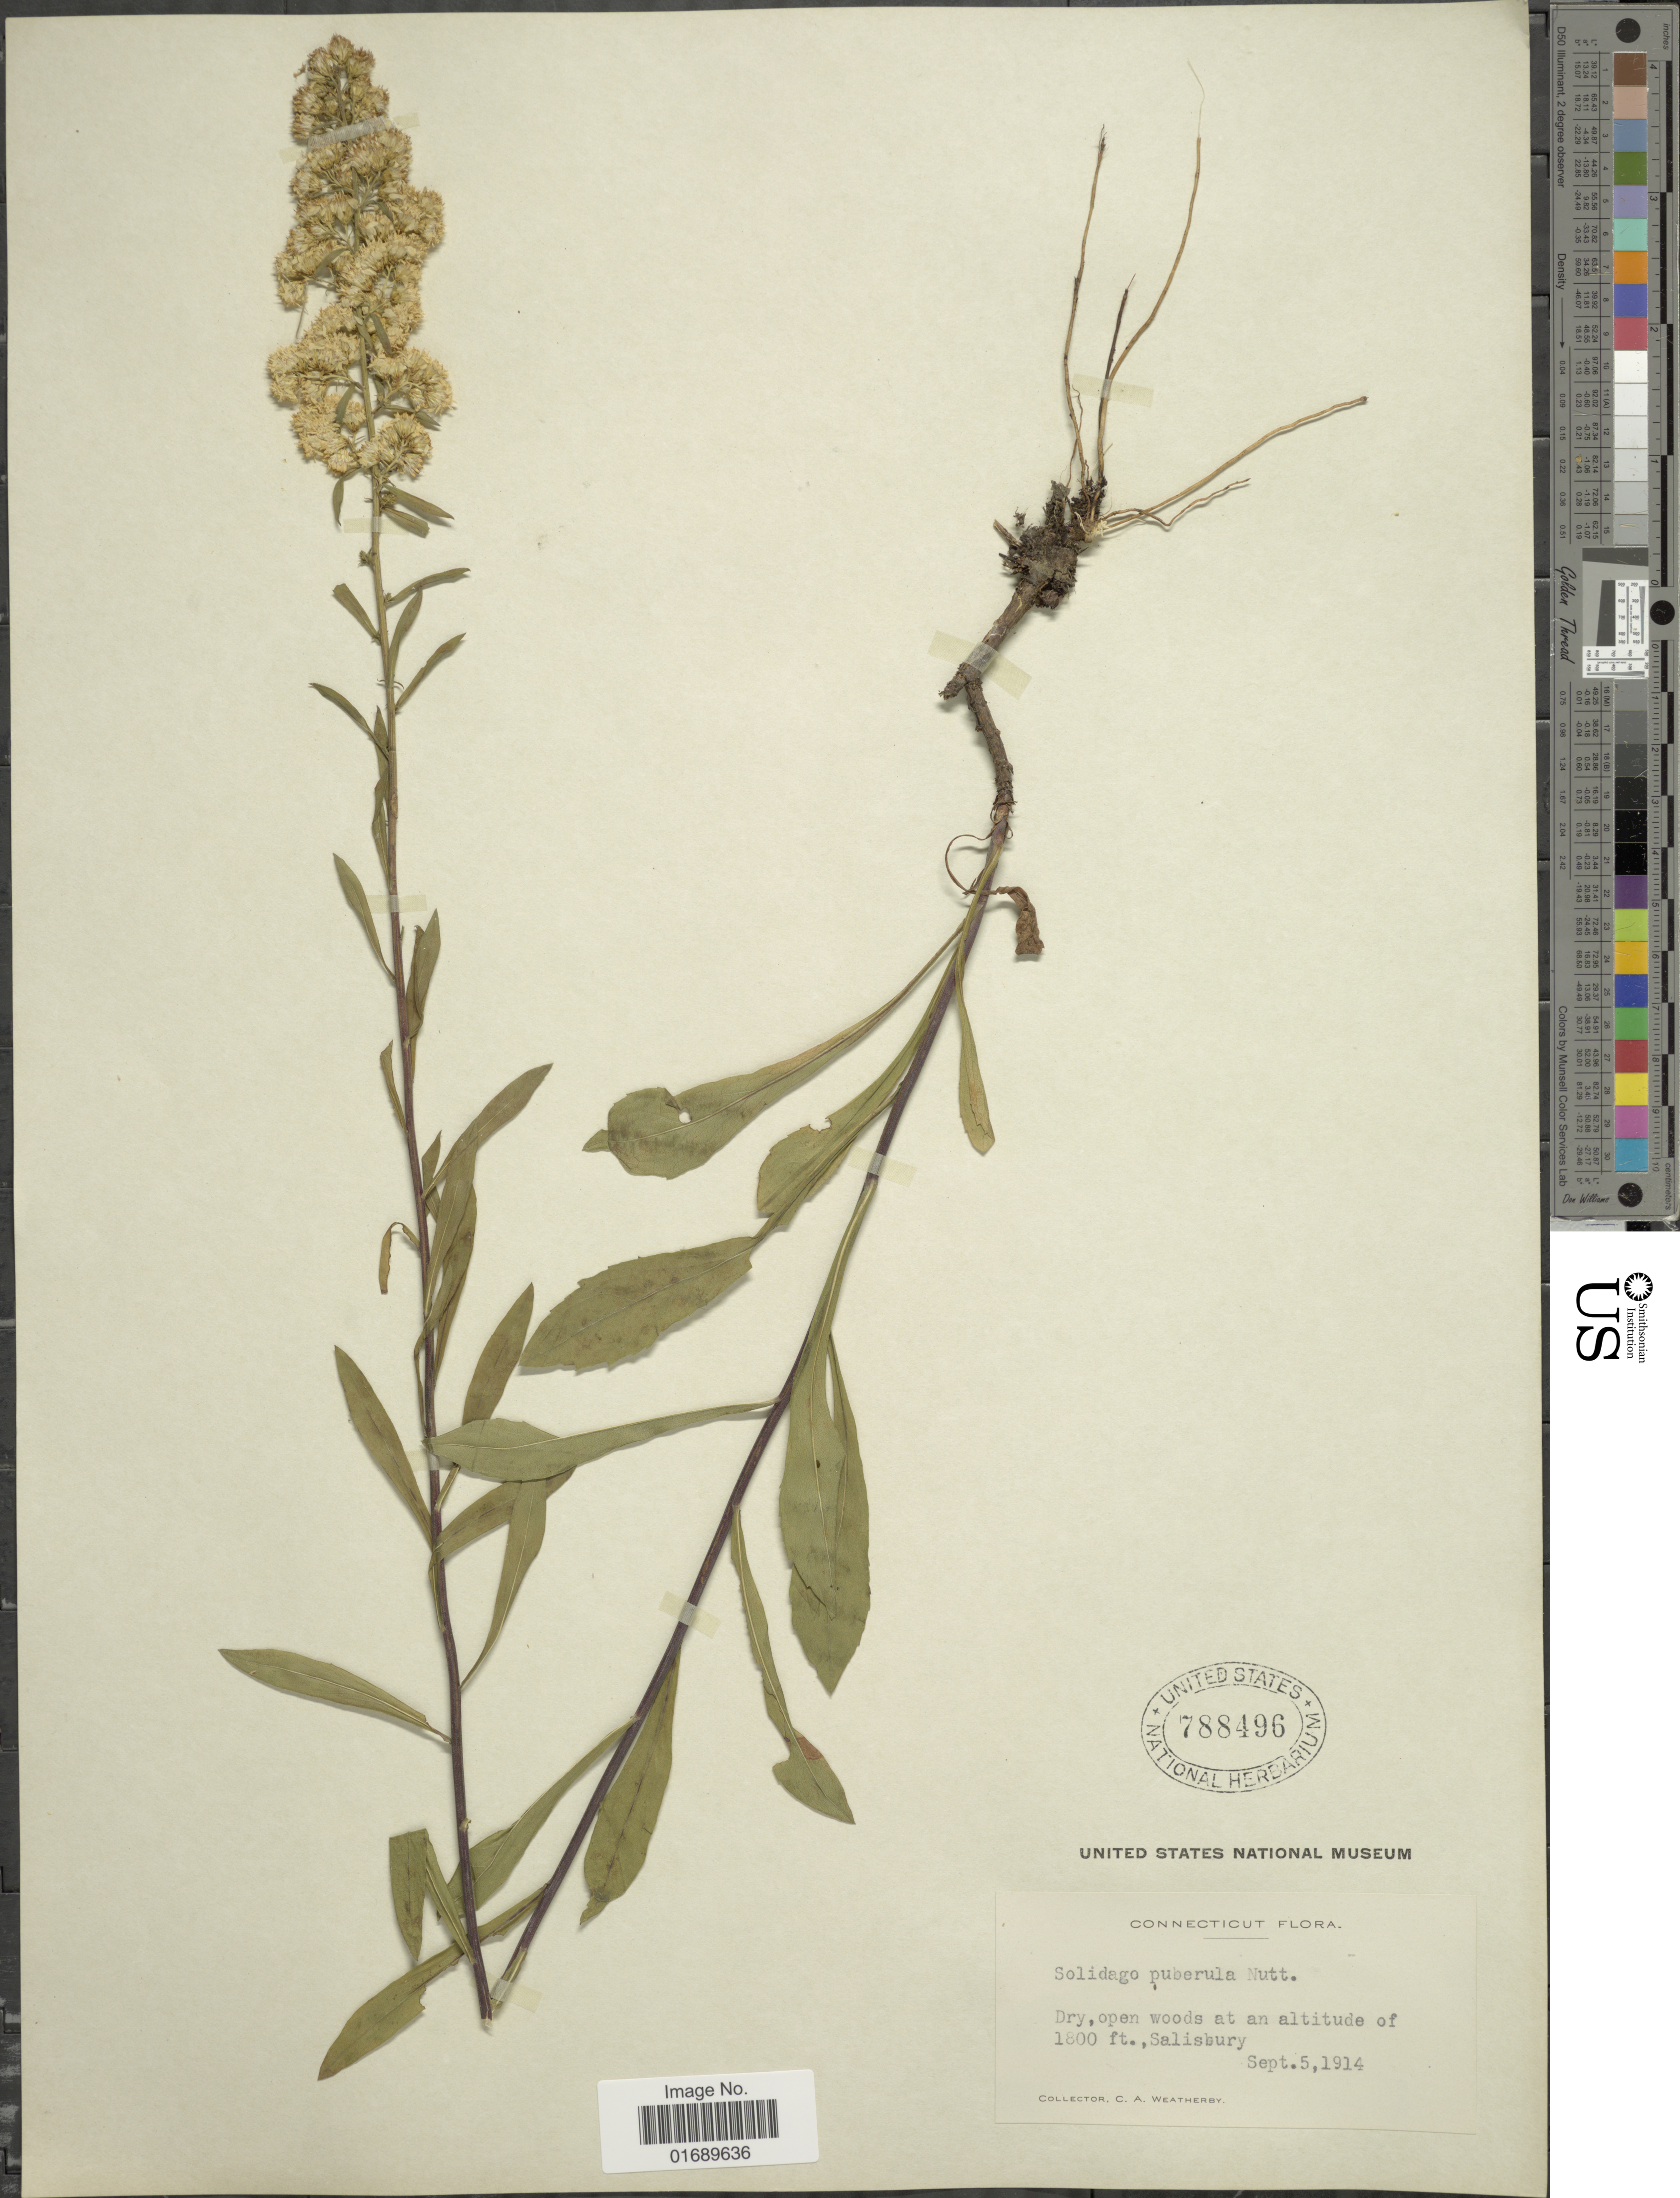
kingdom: Plantae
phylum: Tracheophyta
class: Magnoliopsida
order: Asterales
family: Asteraceae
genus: Solidago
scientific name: Solidago puberula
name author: Nutt.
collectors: C. A. Weatherby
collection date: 1914-09-05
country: United States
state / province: Connecticut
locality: Dry, open woods, Salisbury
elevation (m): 549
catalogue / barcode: US 788496